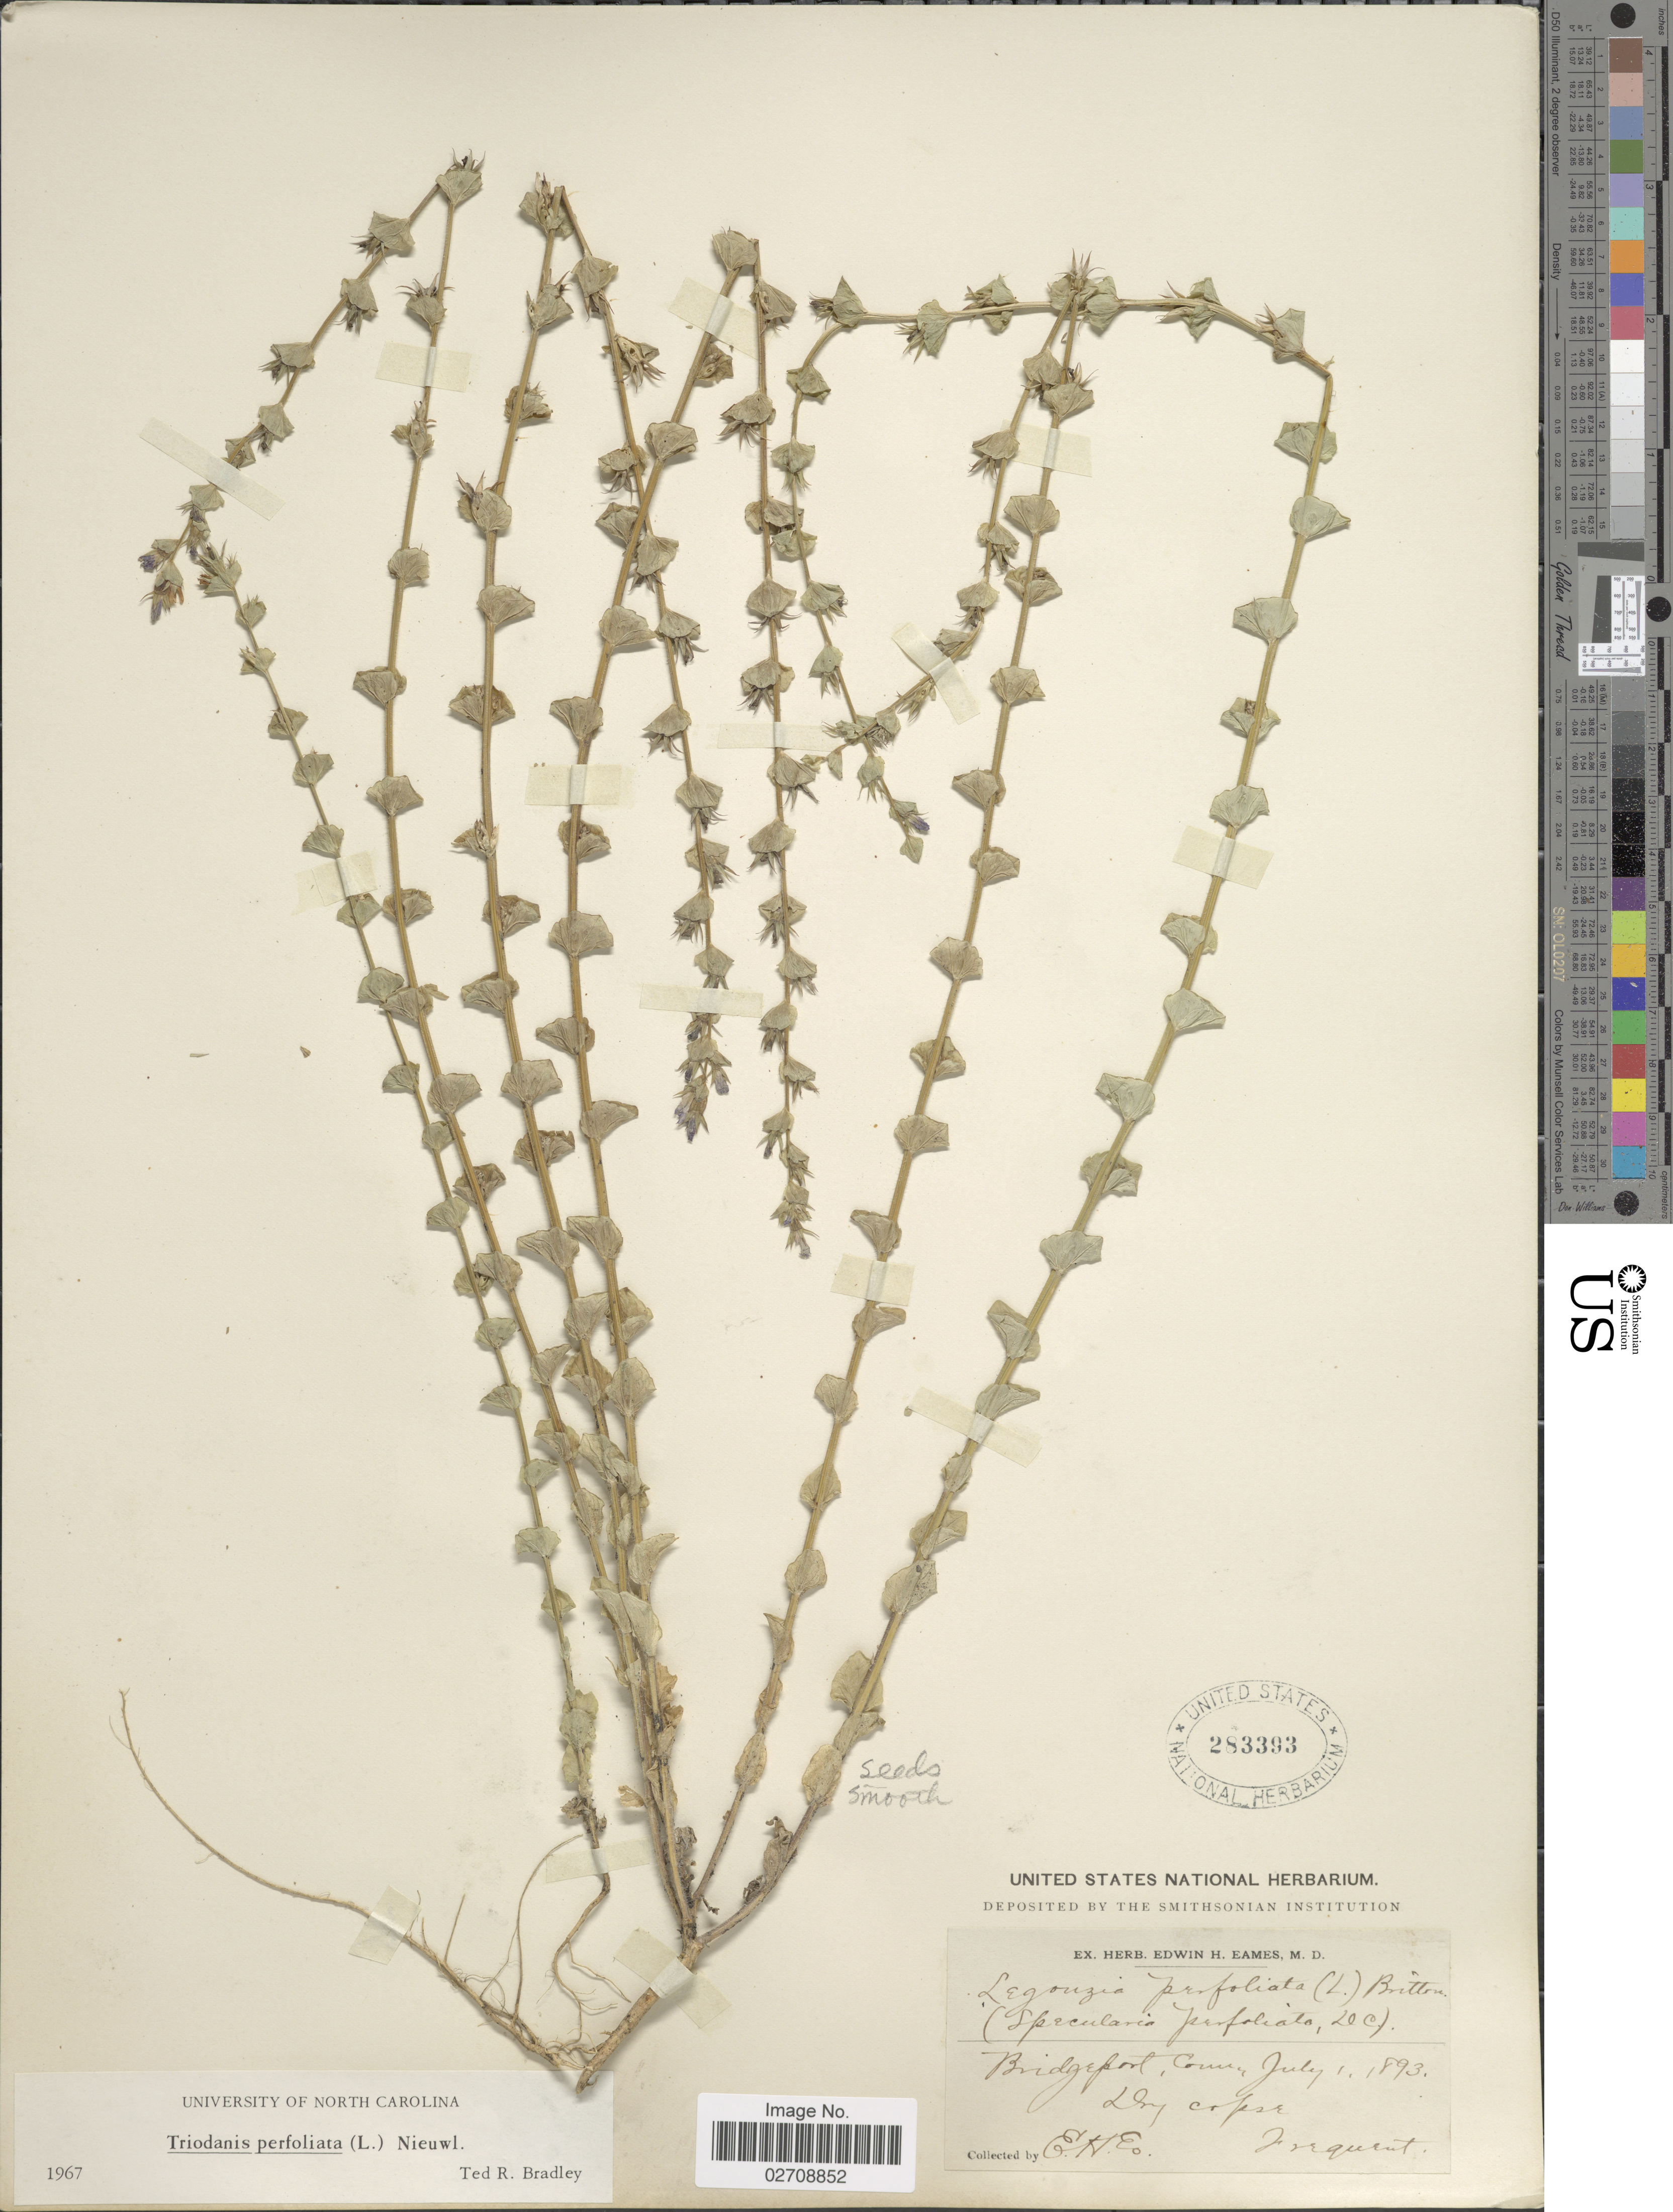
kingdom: Plantae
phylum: Tracheophyta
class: Magnoliopsida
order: Asterales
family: Campanulaceae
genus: Triodanis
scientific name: Triodanis perfoliata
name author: (L.) Nieuwl.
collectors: E. H. Eames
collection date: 1893-07-01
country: United States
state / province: Connecticut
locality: Bridgeport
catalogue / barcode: US 283393